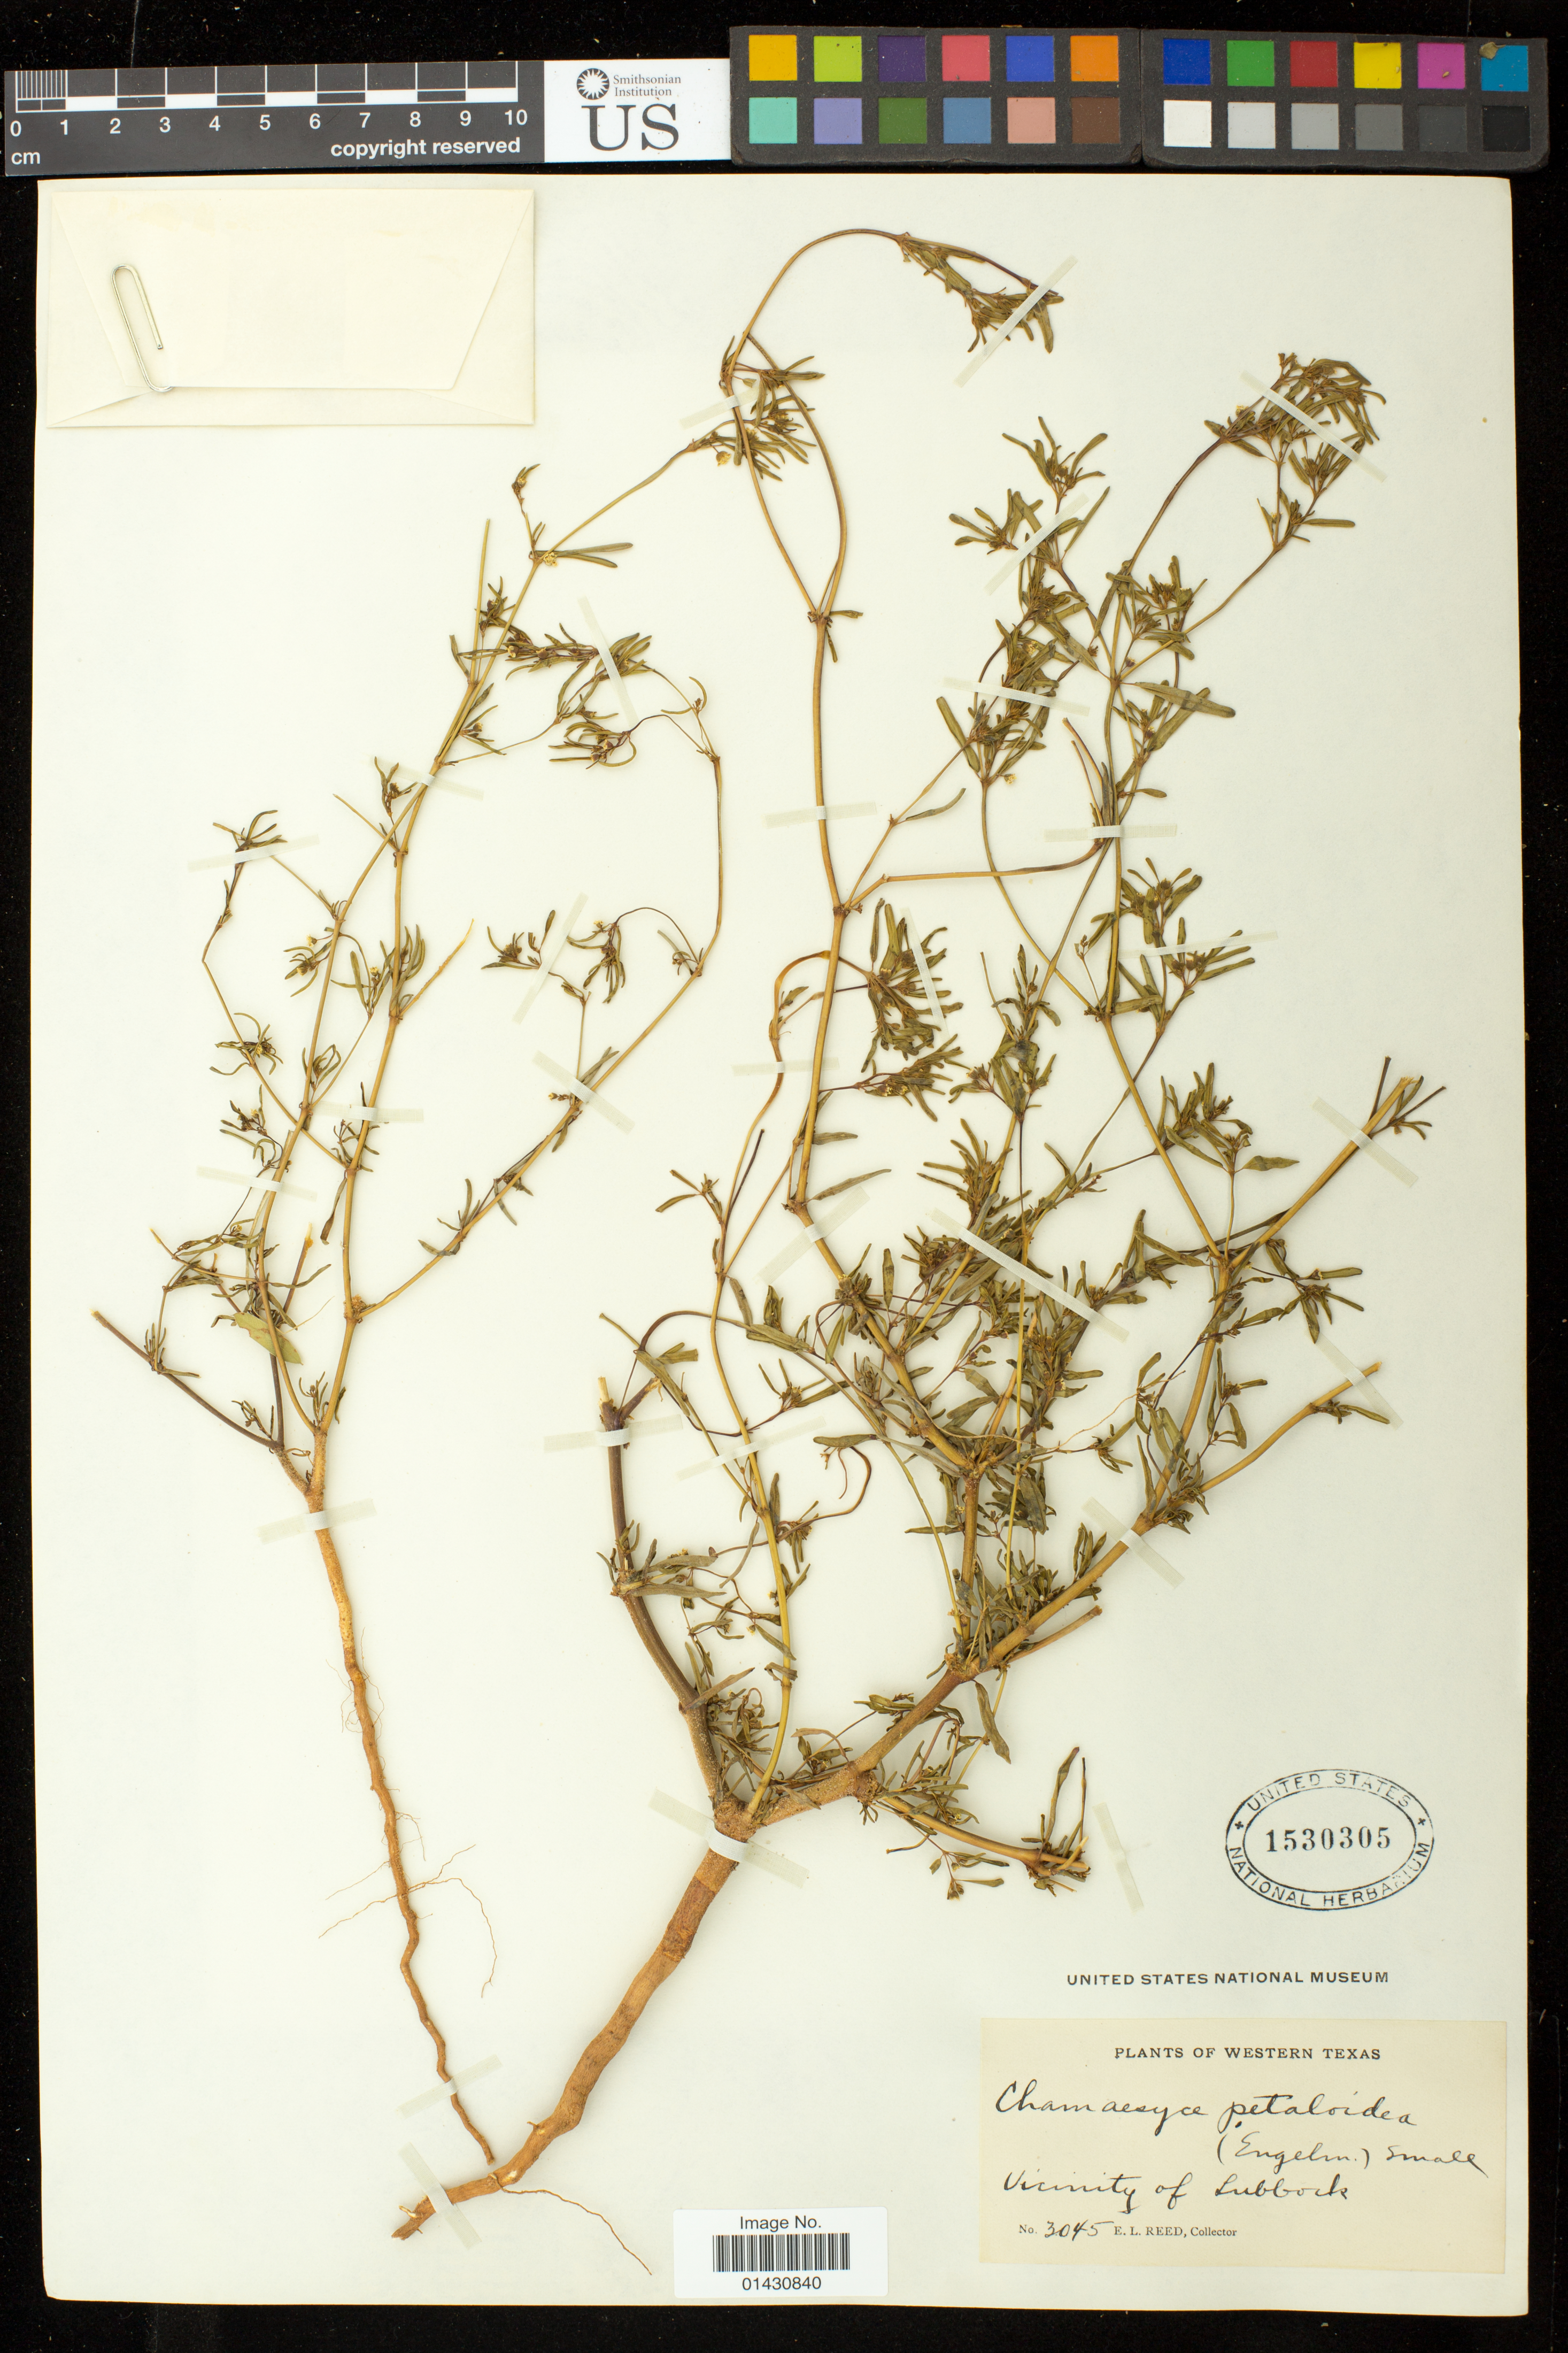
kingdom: Plantae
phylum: Tracheophyta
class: Magnoliopsida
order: Malpighiales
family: Euphorbiaceae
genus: Euphorbia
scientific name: Euphorbia missurica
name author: Raf.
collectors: E. Reed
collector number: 3045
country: United States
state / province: Texas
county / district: Lubbock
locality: Vicinity of Lubbock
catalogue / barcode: US 1530305